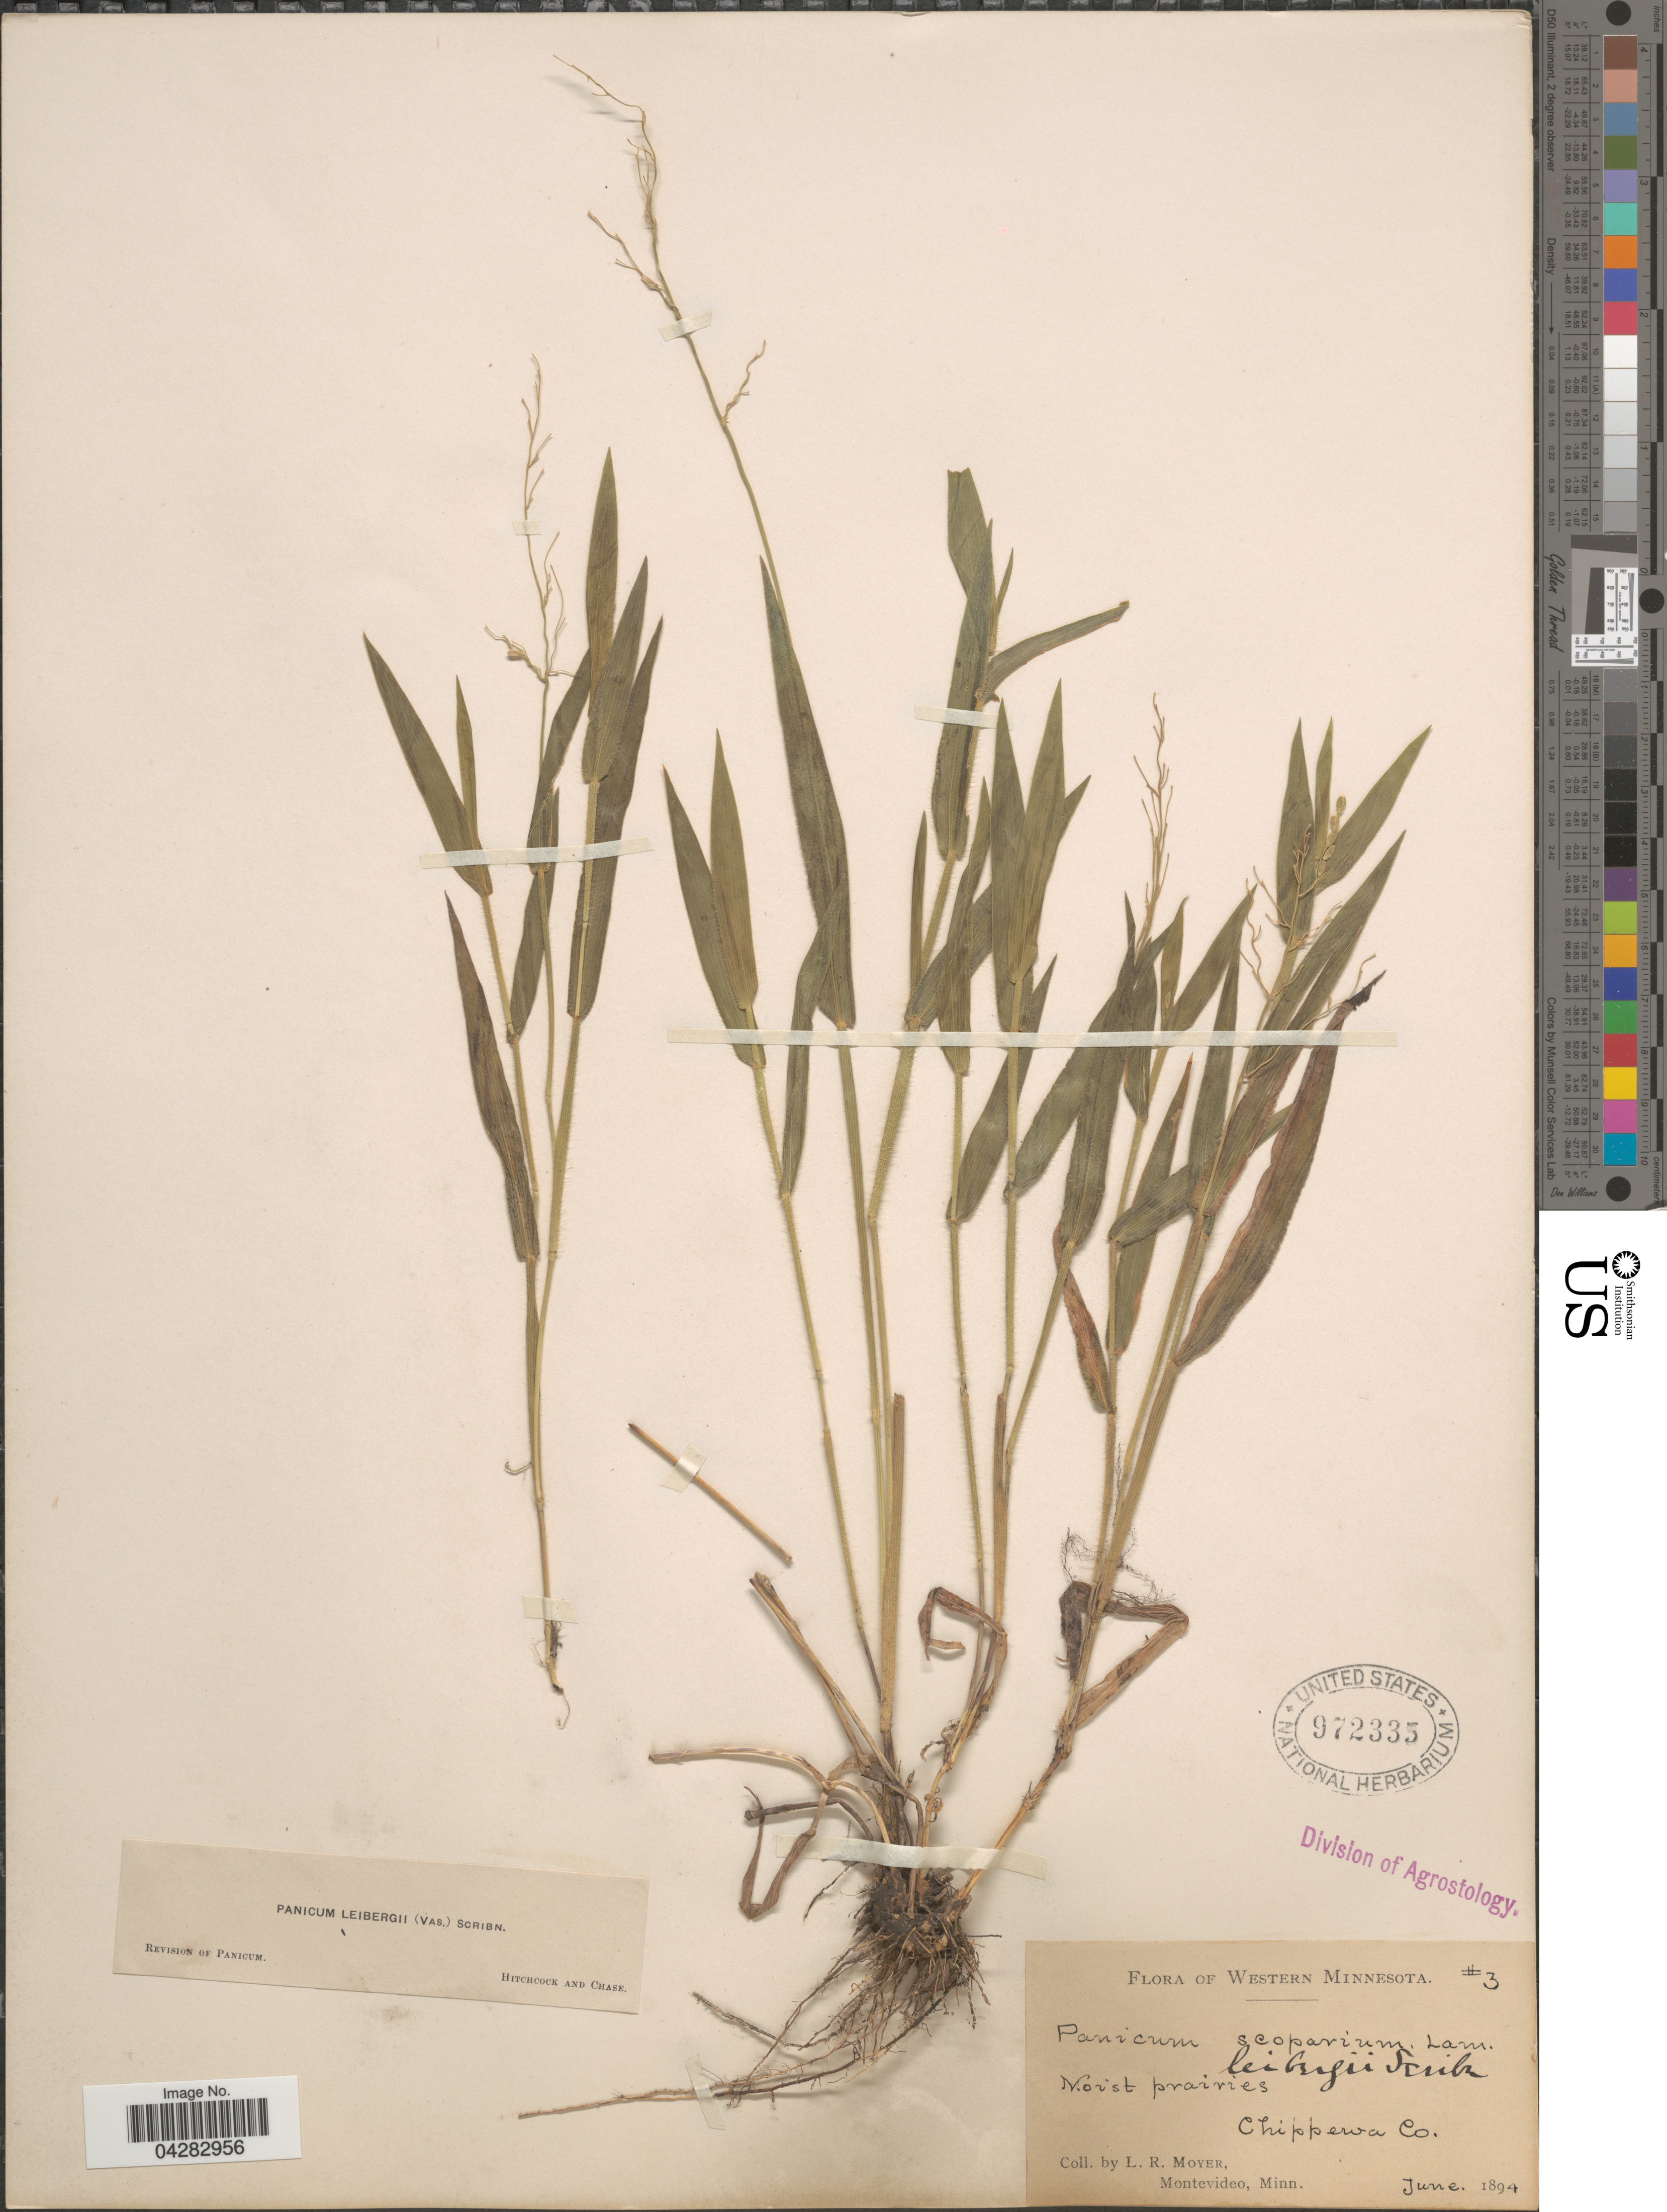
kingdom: Plantae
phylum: Tracheophyta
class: Liliopsida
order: Poales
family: Poaceae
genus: Dichanthelium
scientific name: Dichanthelium leibergii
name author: (Vasey) Gould & C.A. Clark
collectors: L. Moyer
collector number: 3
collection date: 1894-06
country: United States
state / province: Minnesota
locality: Western Minnesota. Moist prairies. Chippewa Co.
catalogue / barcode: US 972335